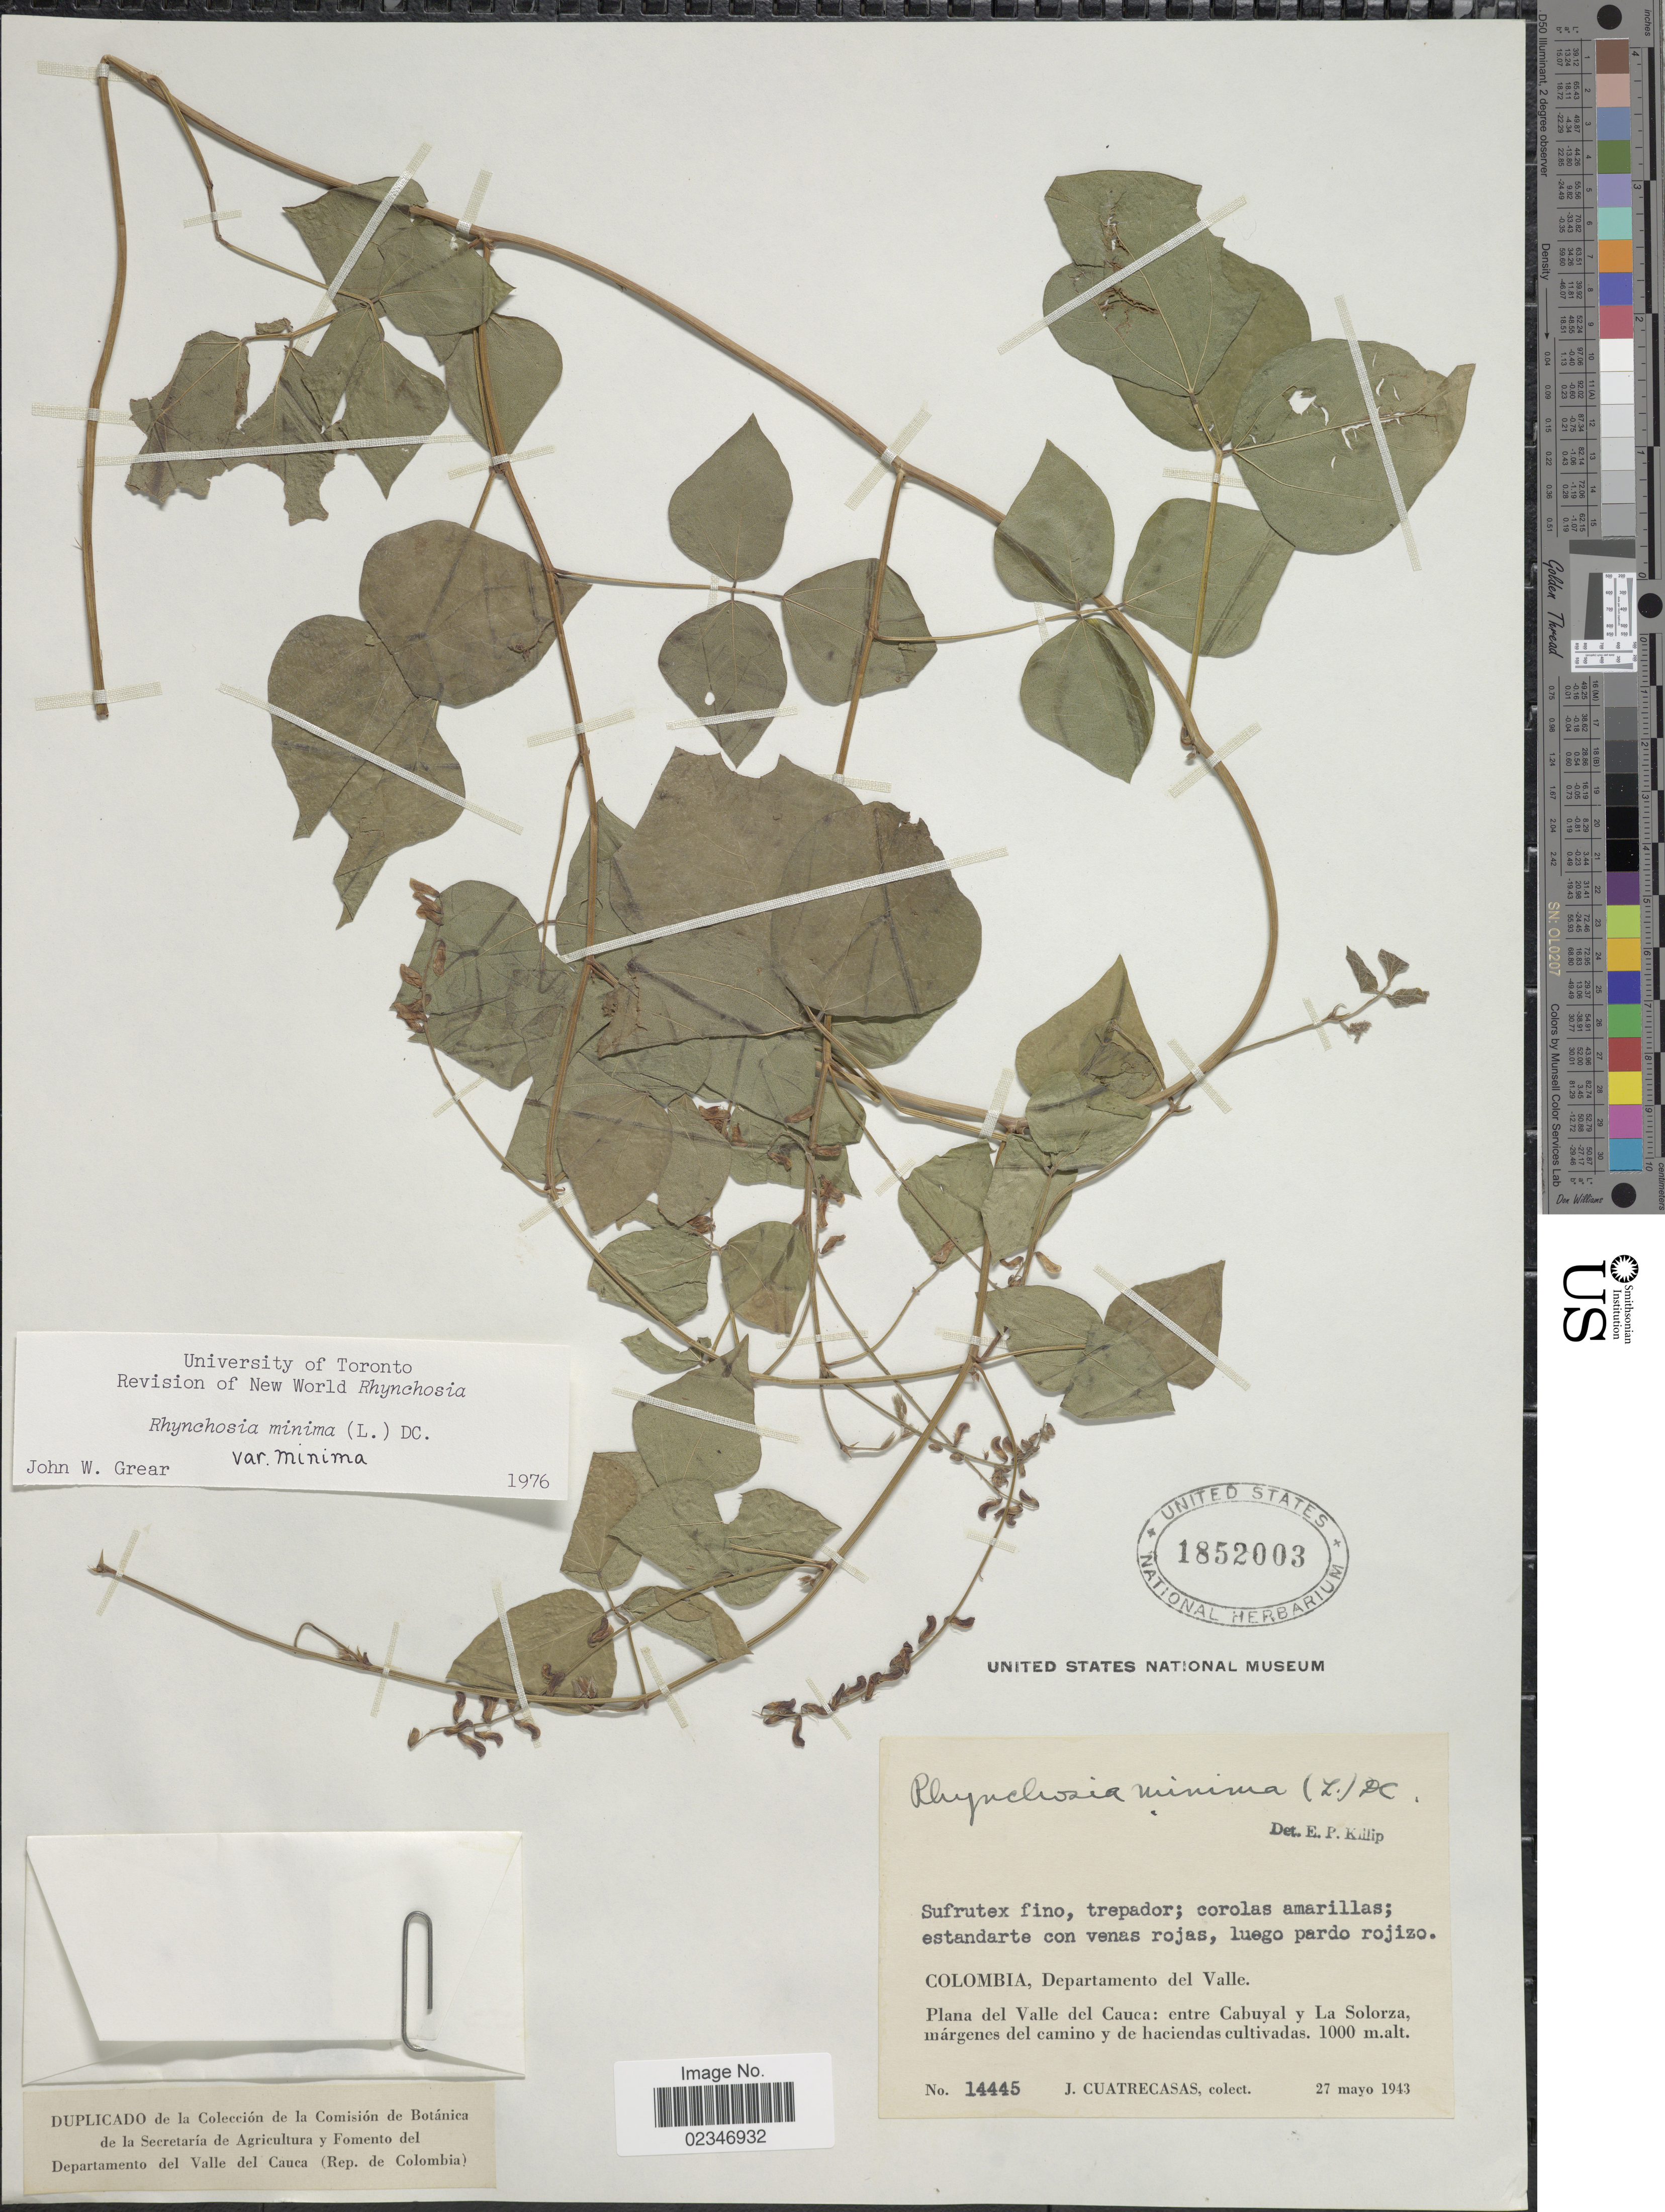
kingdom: Plantae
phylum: Tracheophyta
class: Magnoliopsida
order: Fabales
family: Fabaceae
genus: Rhynchosia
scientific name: Rhynchosia minima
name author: (L.) DC.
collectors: J. Cuatrecasas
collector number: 14445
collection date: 1943-05-27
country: Colombia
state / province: Valle del Cauca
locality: Departamento del Valle, Plana del Valle del Cauca, entre Cabuyal y La Solorza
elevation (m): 1000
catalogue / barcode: US 1852003